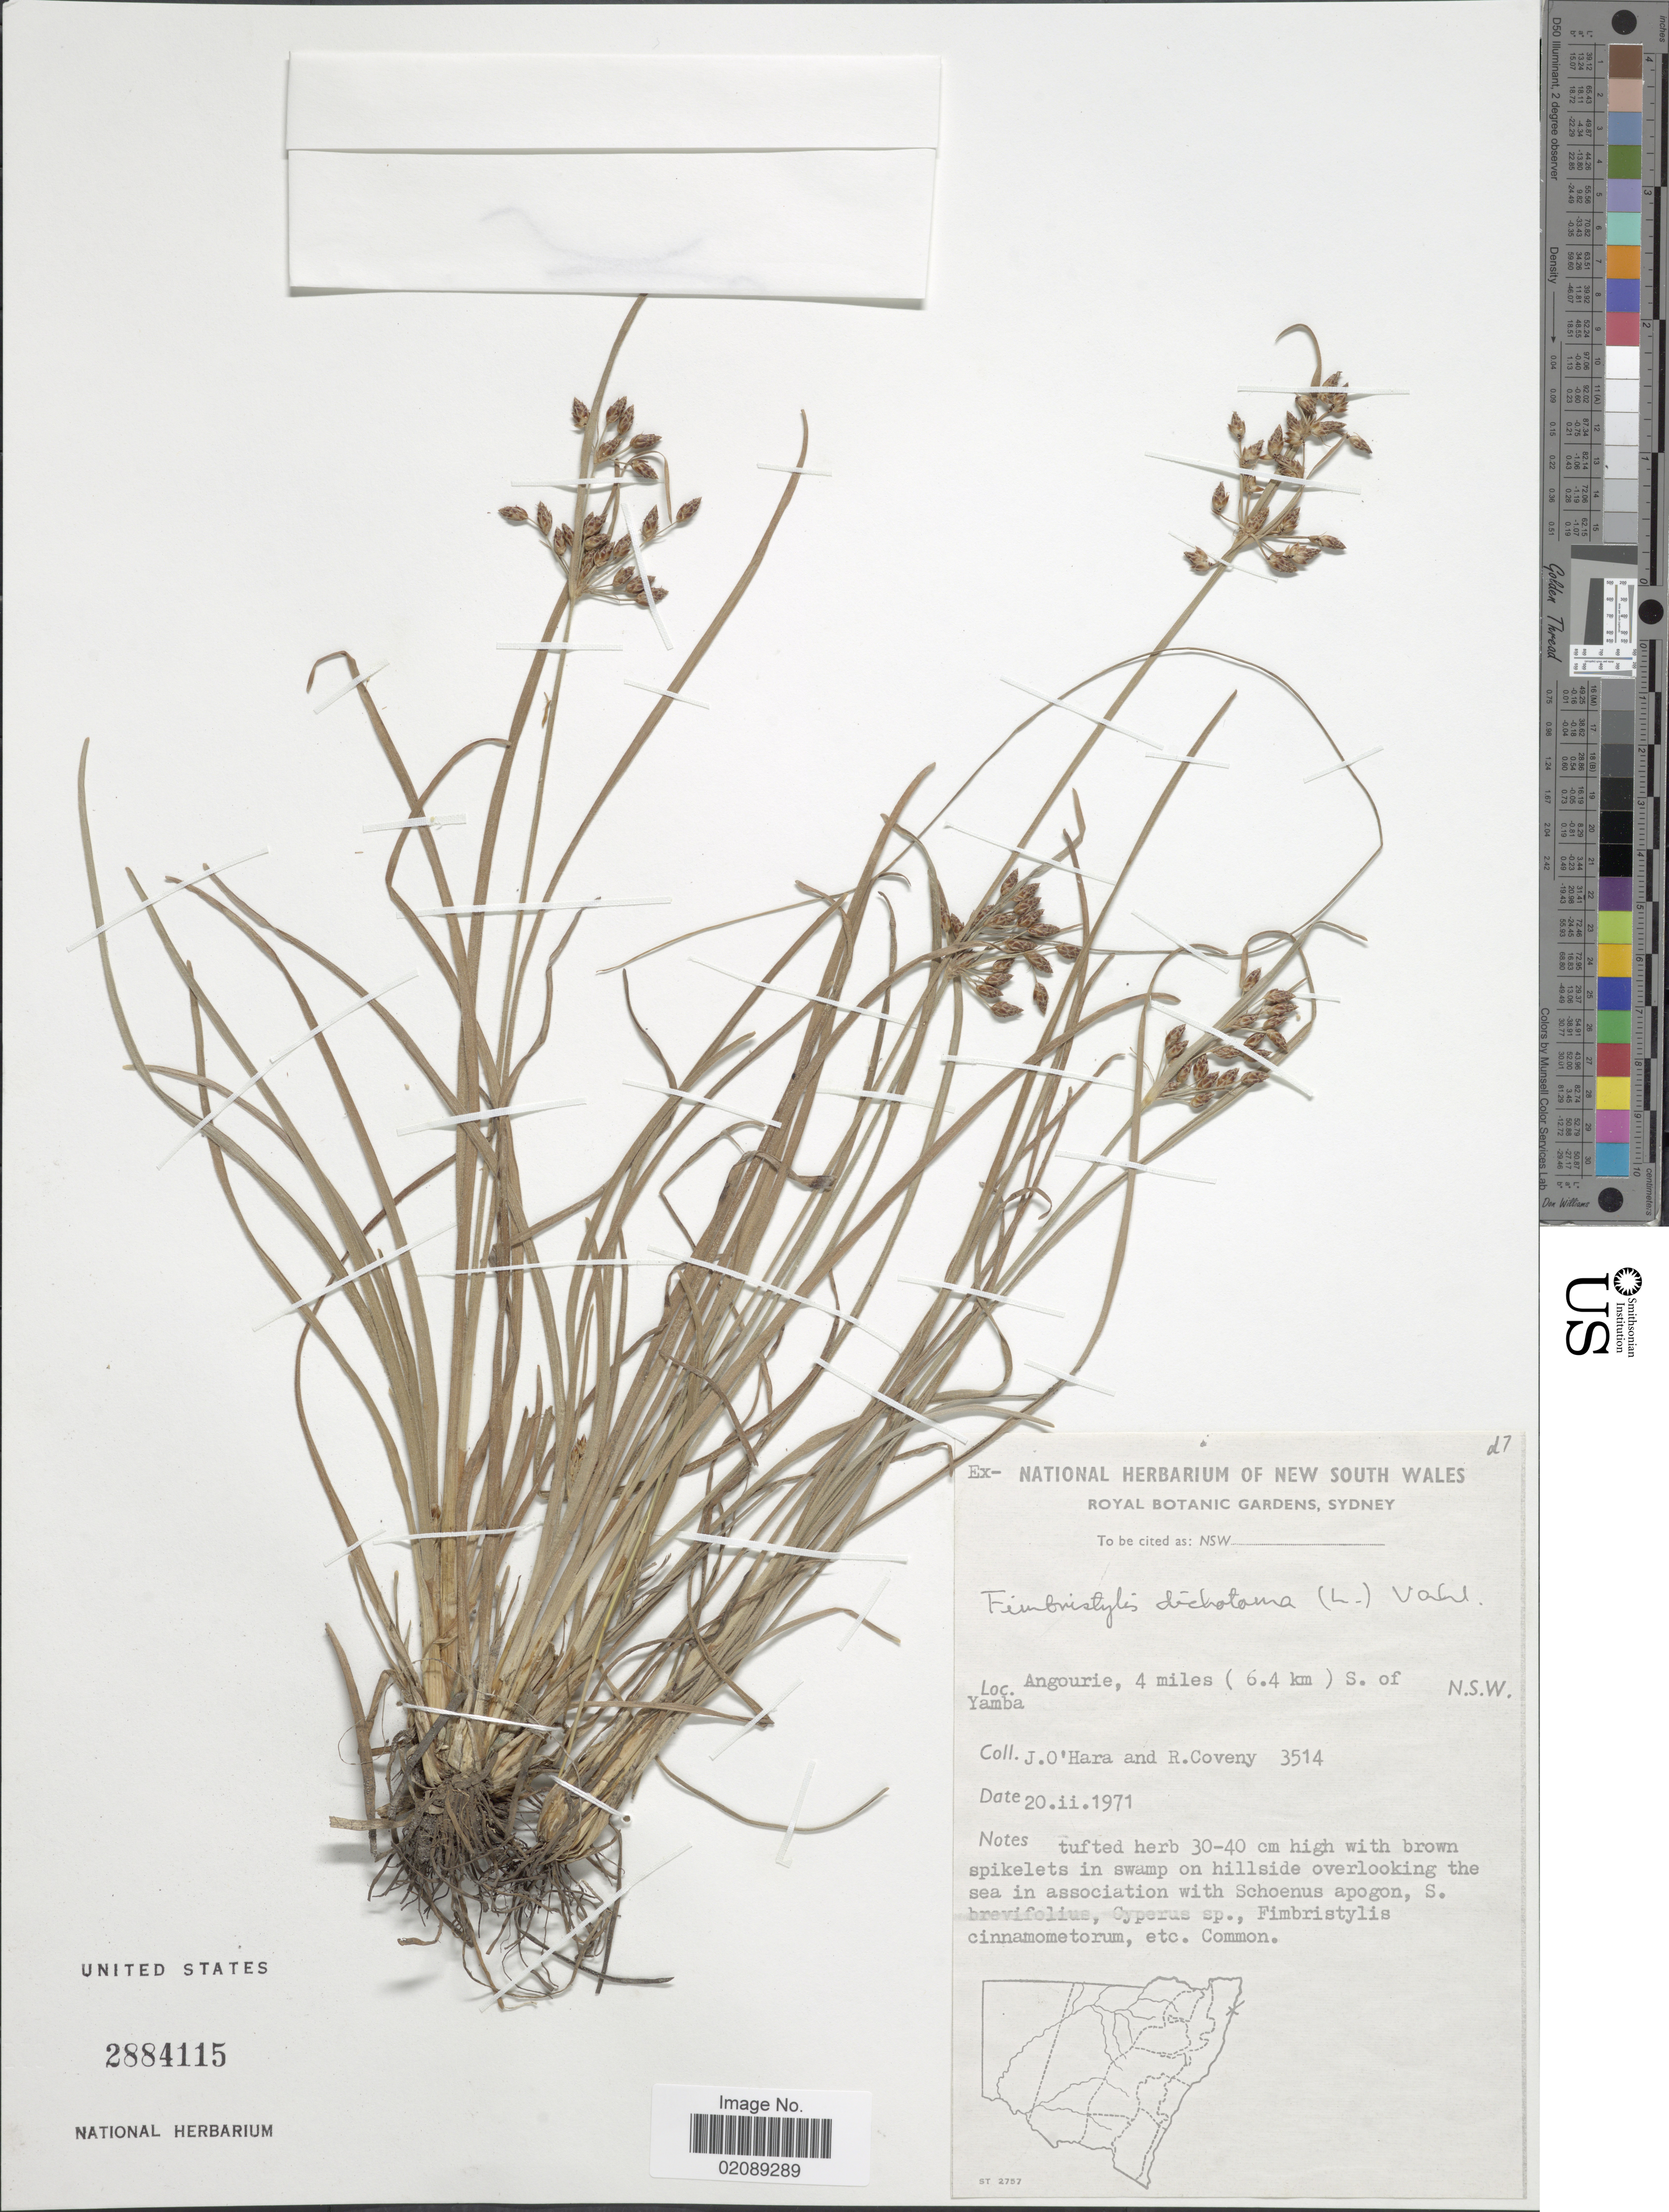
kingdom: Plantae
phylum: Tracheophyta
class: Liliopsida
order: Poales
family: Cyperaceae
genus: Fimbristylis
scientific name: Fimbristylis dichotoma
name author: (L.) Vahl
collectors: J. O'Hara & R. Coveny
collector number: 3514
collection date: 1971-02-20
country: Australia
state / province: New South Wales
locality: Angourie, 4 miles ( 6.4 km ) S. of Yamba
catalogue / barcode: US 2884115